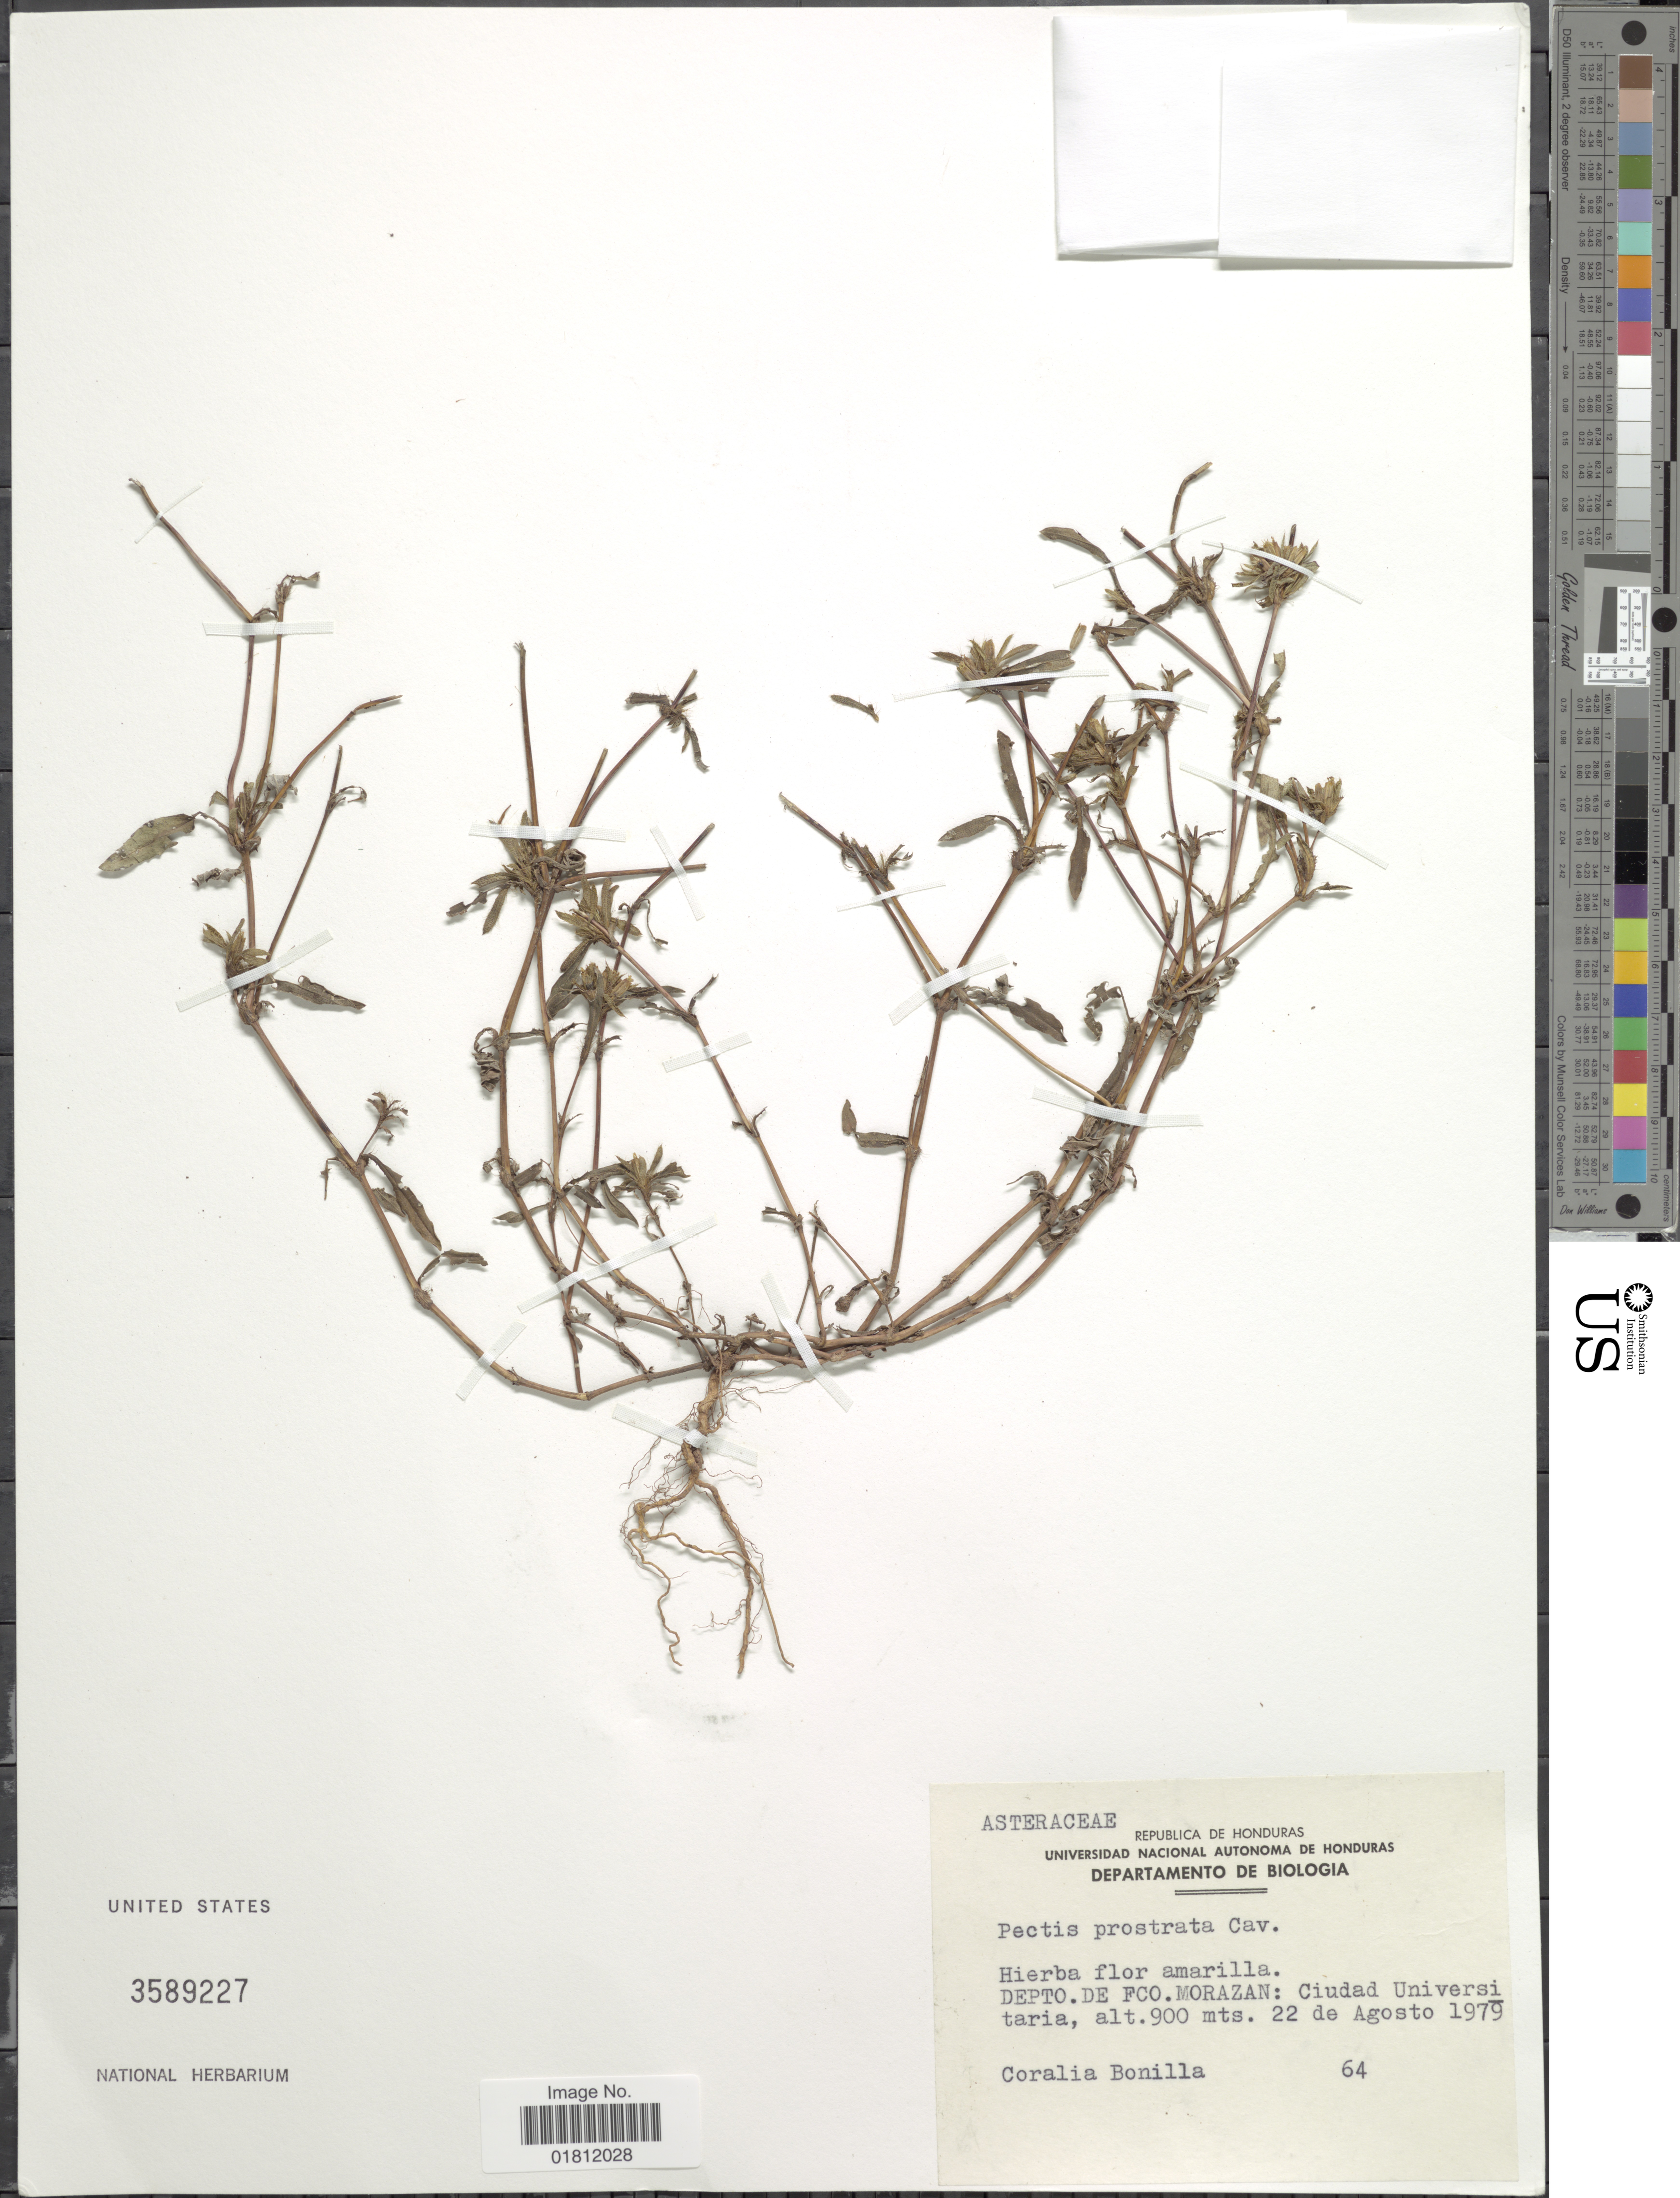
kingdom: Plantae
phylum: Tracheophyta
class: Magnoliopsida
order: Asterales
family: Asteraceae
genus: Pectis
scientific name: Pectis prostrata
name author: Cav.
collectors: C. Bonilla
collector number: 64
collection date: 1979-08-22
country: Honduras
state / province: Fco. Morazán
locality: Depto. De Fco.Morazan: Ciudad Universitaria.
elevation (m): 900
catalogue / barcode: US 3589227